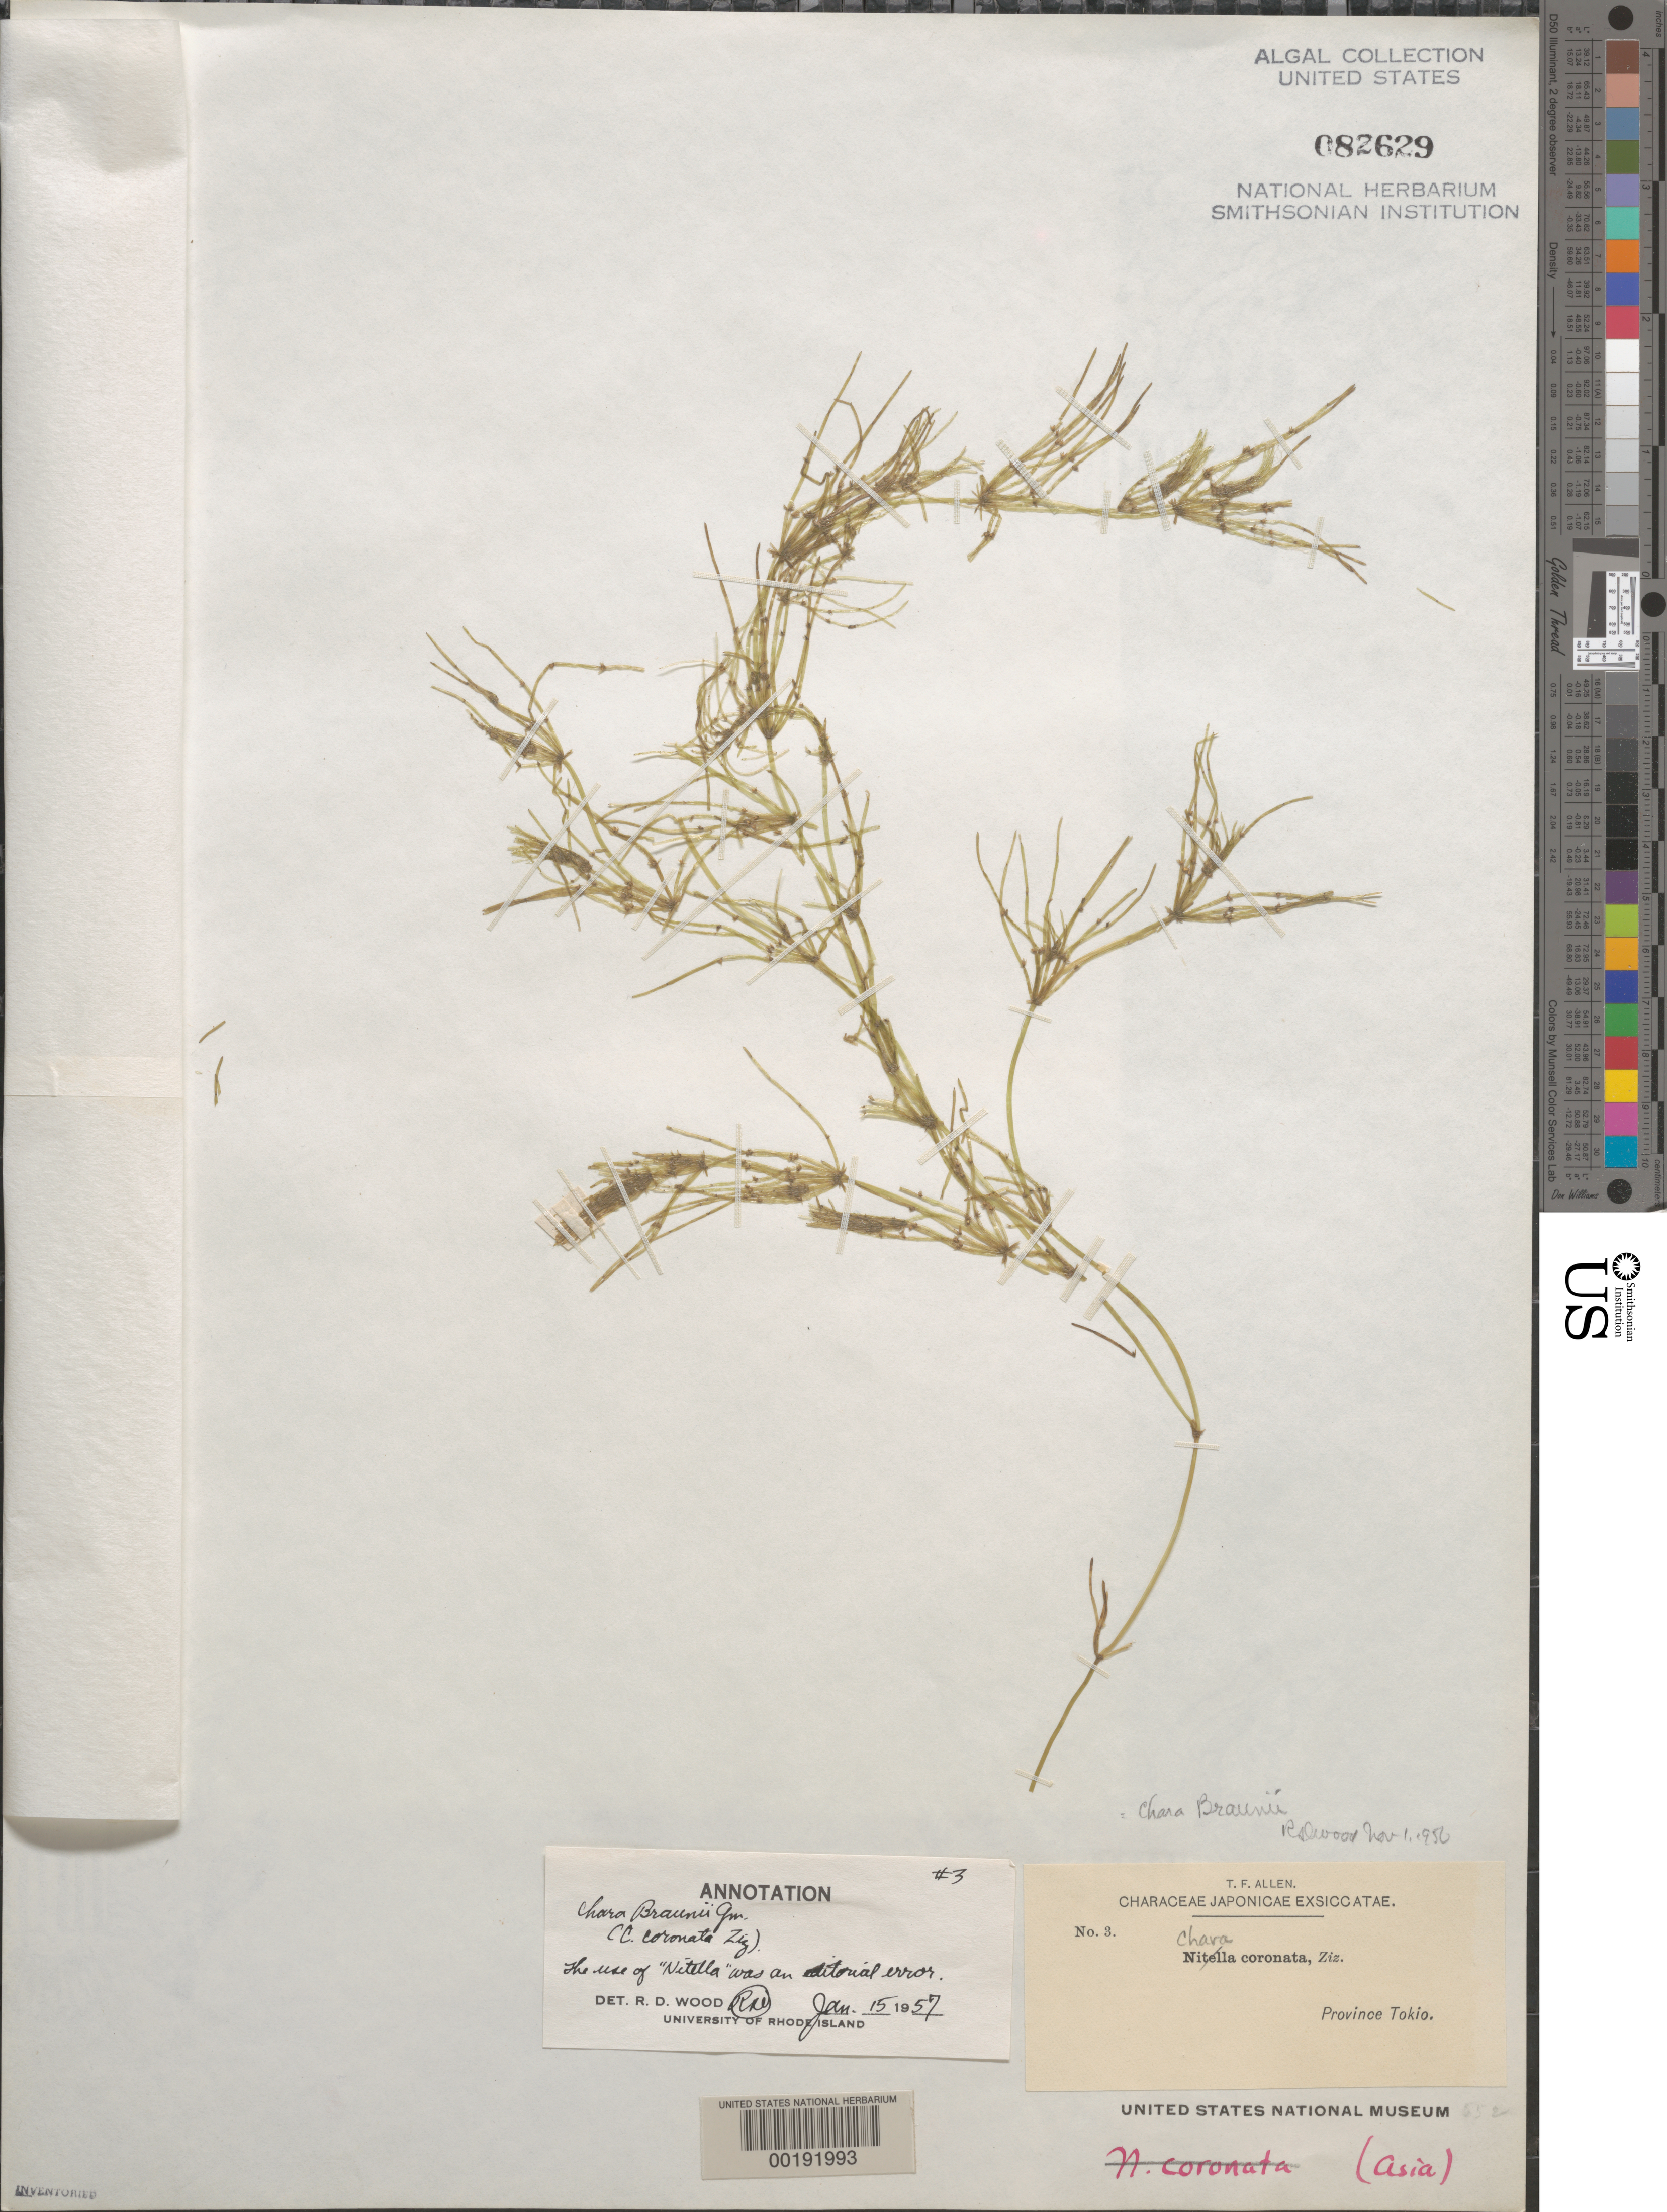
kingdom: Plantae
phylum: Charophyta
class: Charophyceae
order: Charales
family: Characeae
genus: Chara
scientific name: Chara braunii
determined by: Wood, R. D.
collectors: T. F. Allen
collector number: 3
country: Japan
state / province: Tokyo, Federal City of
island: Honshu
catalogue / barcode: US 82629